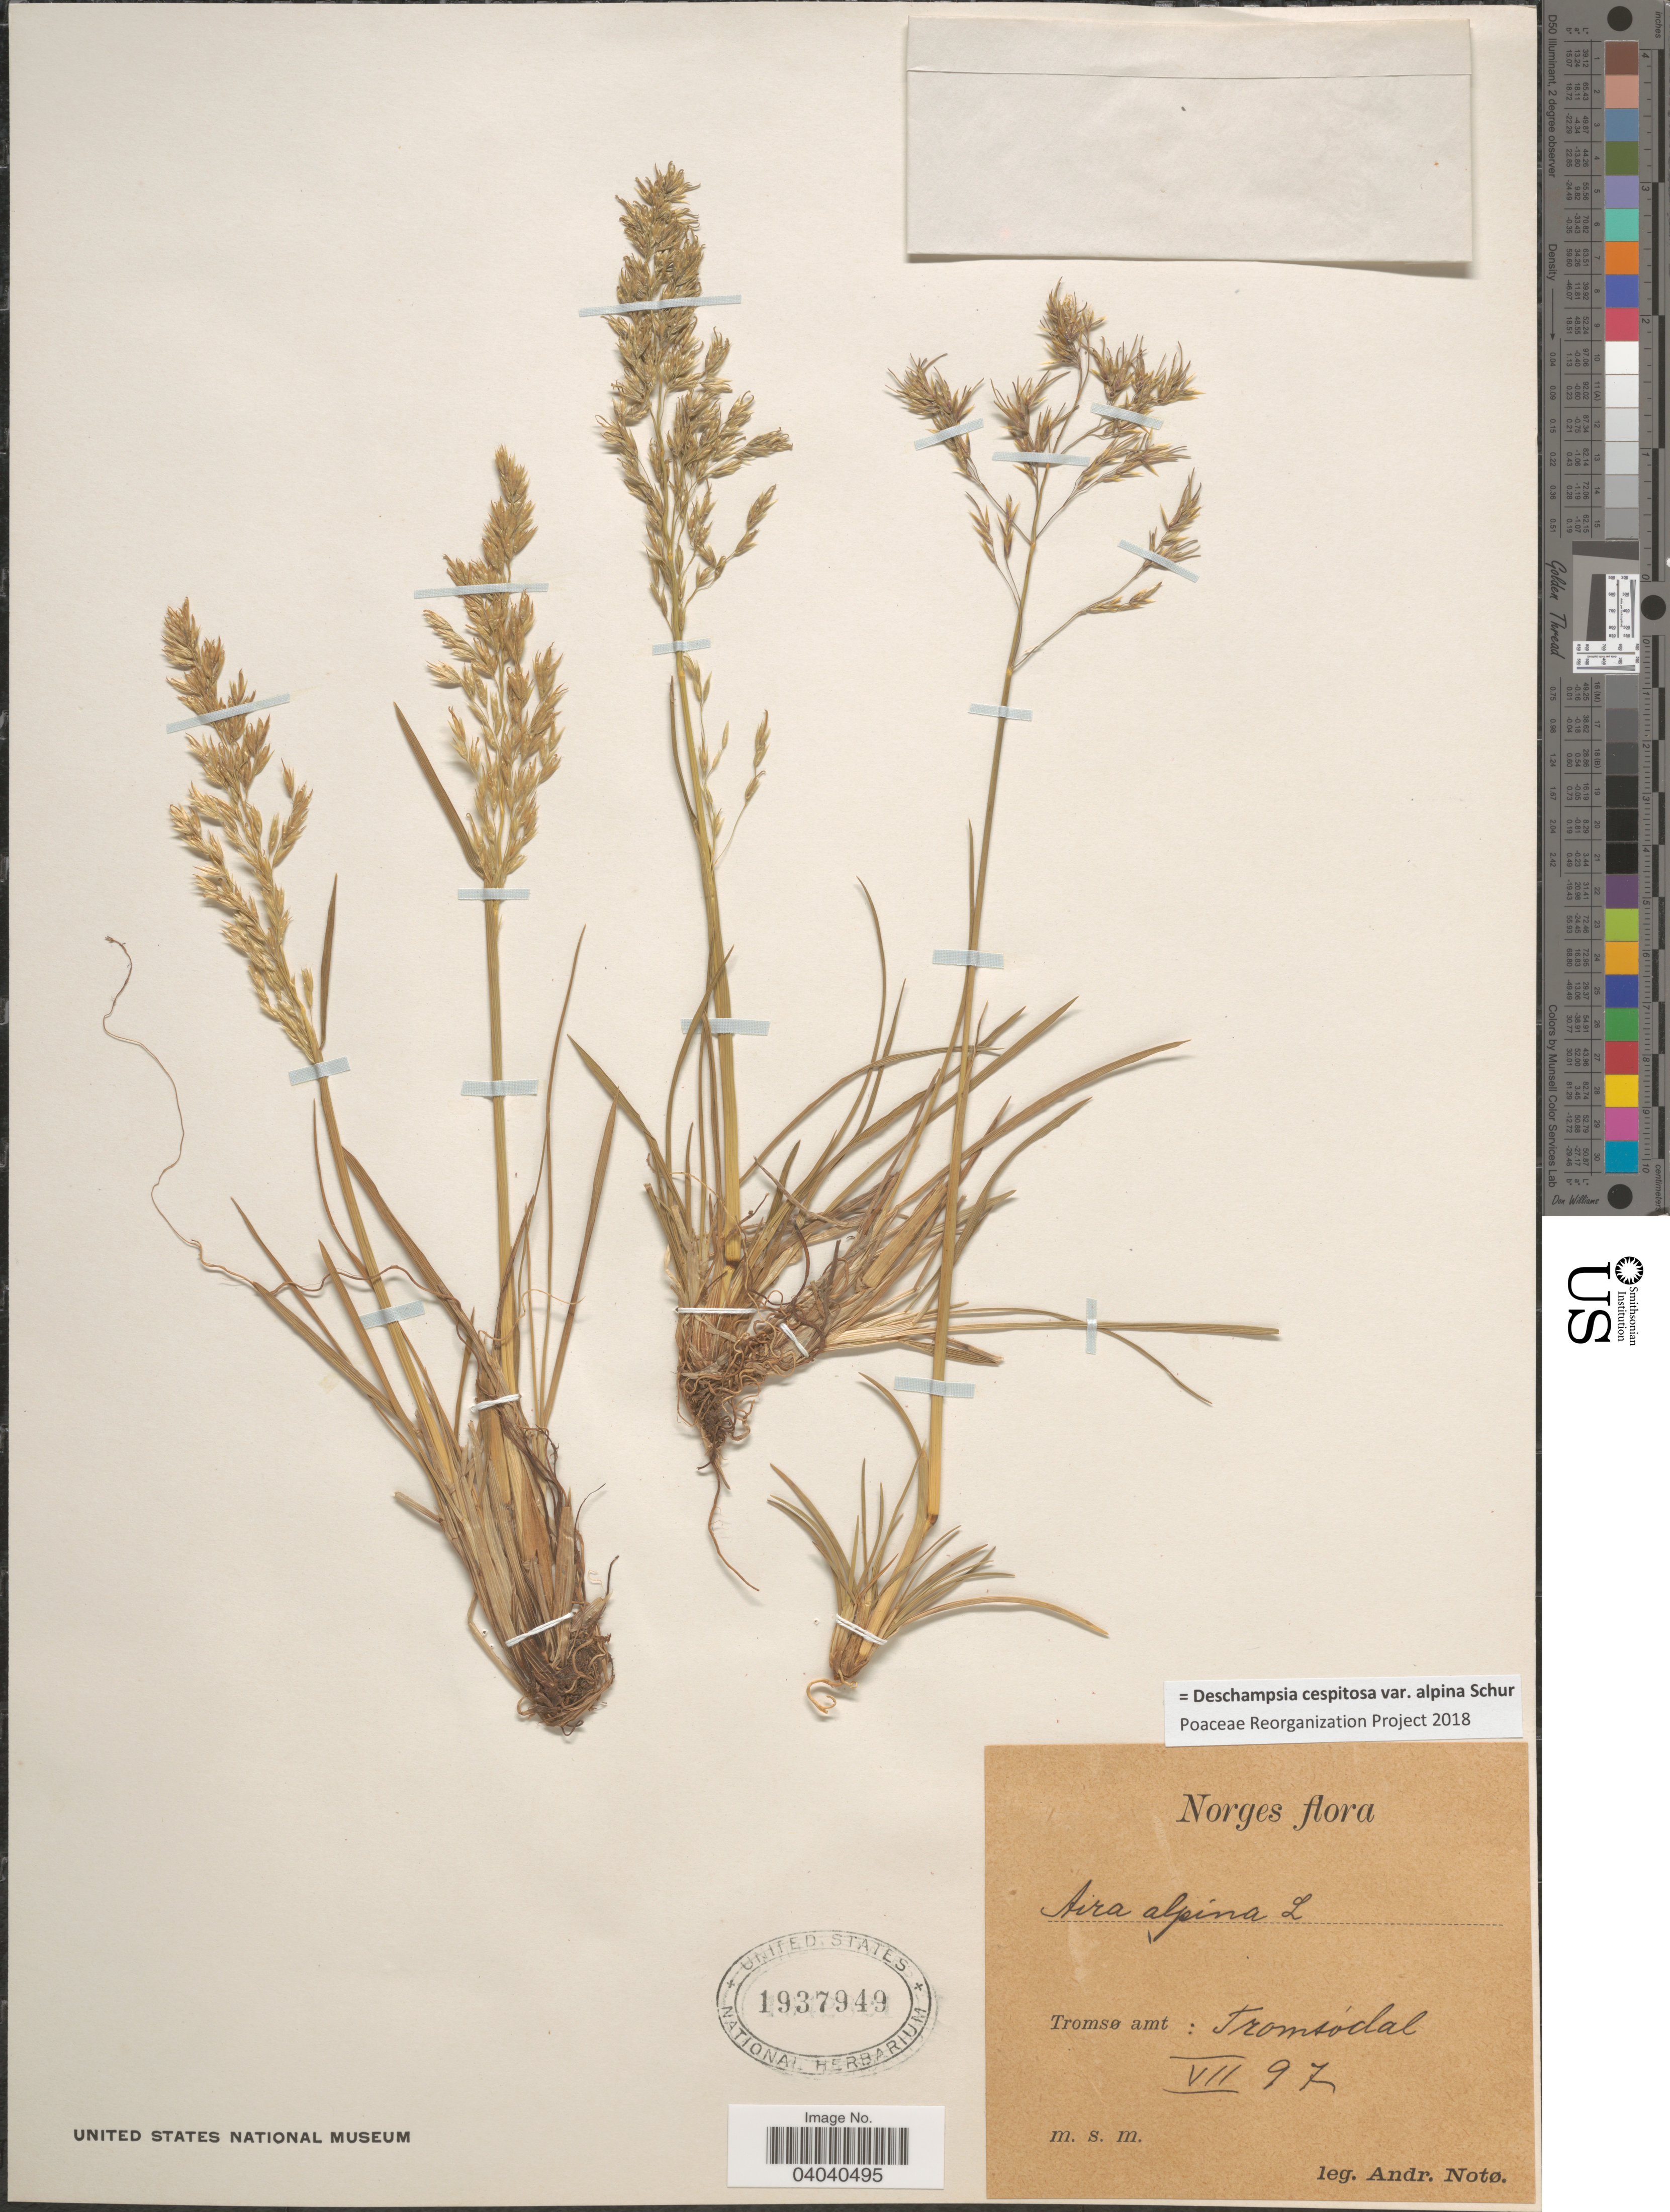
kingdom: Plantae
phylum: Tracheophyta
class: Liliopsida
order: Poales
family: Poaceae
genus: Deschampsia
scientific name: Deschampsia cespitosa var. alpina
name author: Vasey ex W.J. Beal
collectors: A. Noto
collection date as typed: Transcribed d/m/y: /7/97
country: Norway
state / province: Troms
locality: Norges. Tromsø amt : Tromsódal.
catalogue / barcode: US 1937949